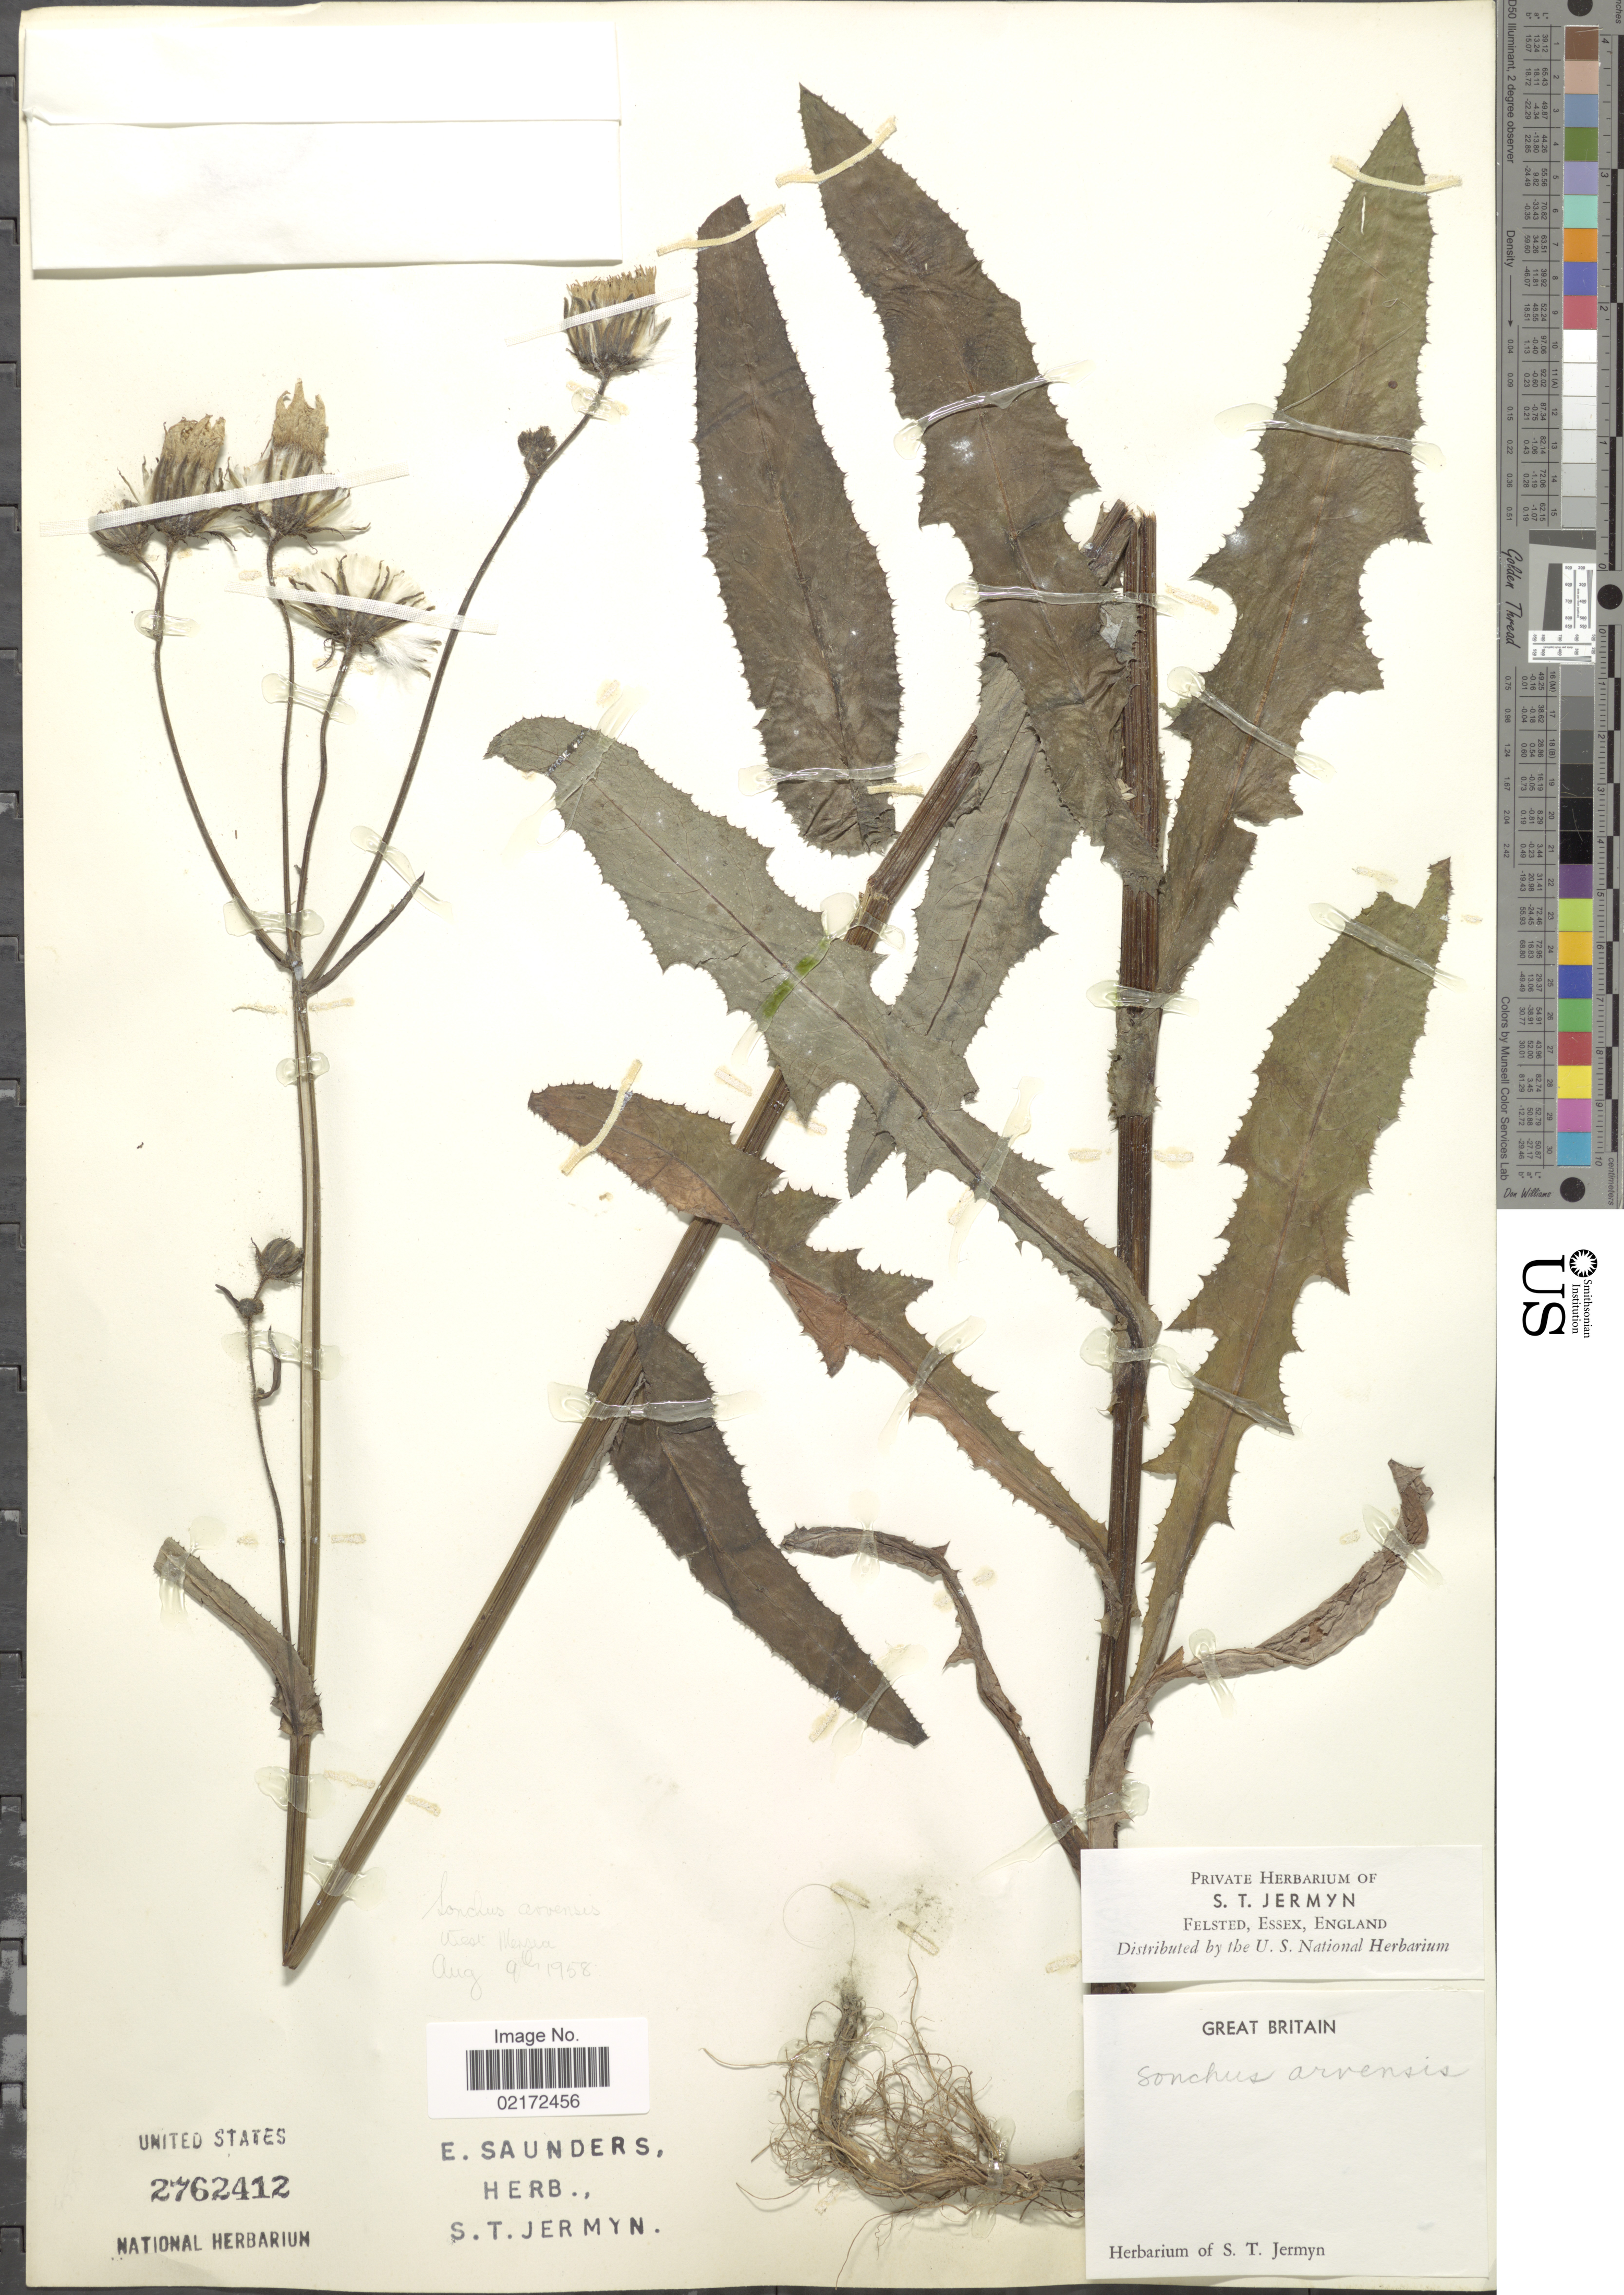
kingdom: Plantae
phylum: Tracheophyta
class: Magnoliopsida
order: Asterales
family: Asteraceae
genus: Sonchus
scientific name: Sonchus arvensis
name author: L.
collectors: ex herb. S. T. Jermyn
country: United Kingdom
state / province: England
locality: Felsted, Essex, England. Great Britain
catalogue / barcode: US 2762412